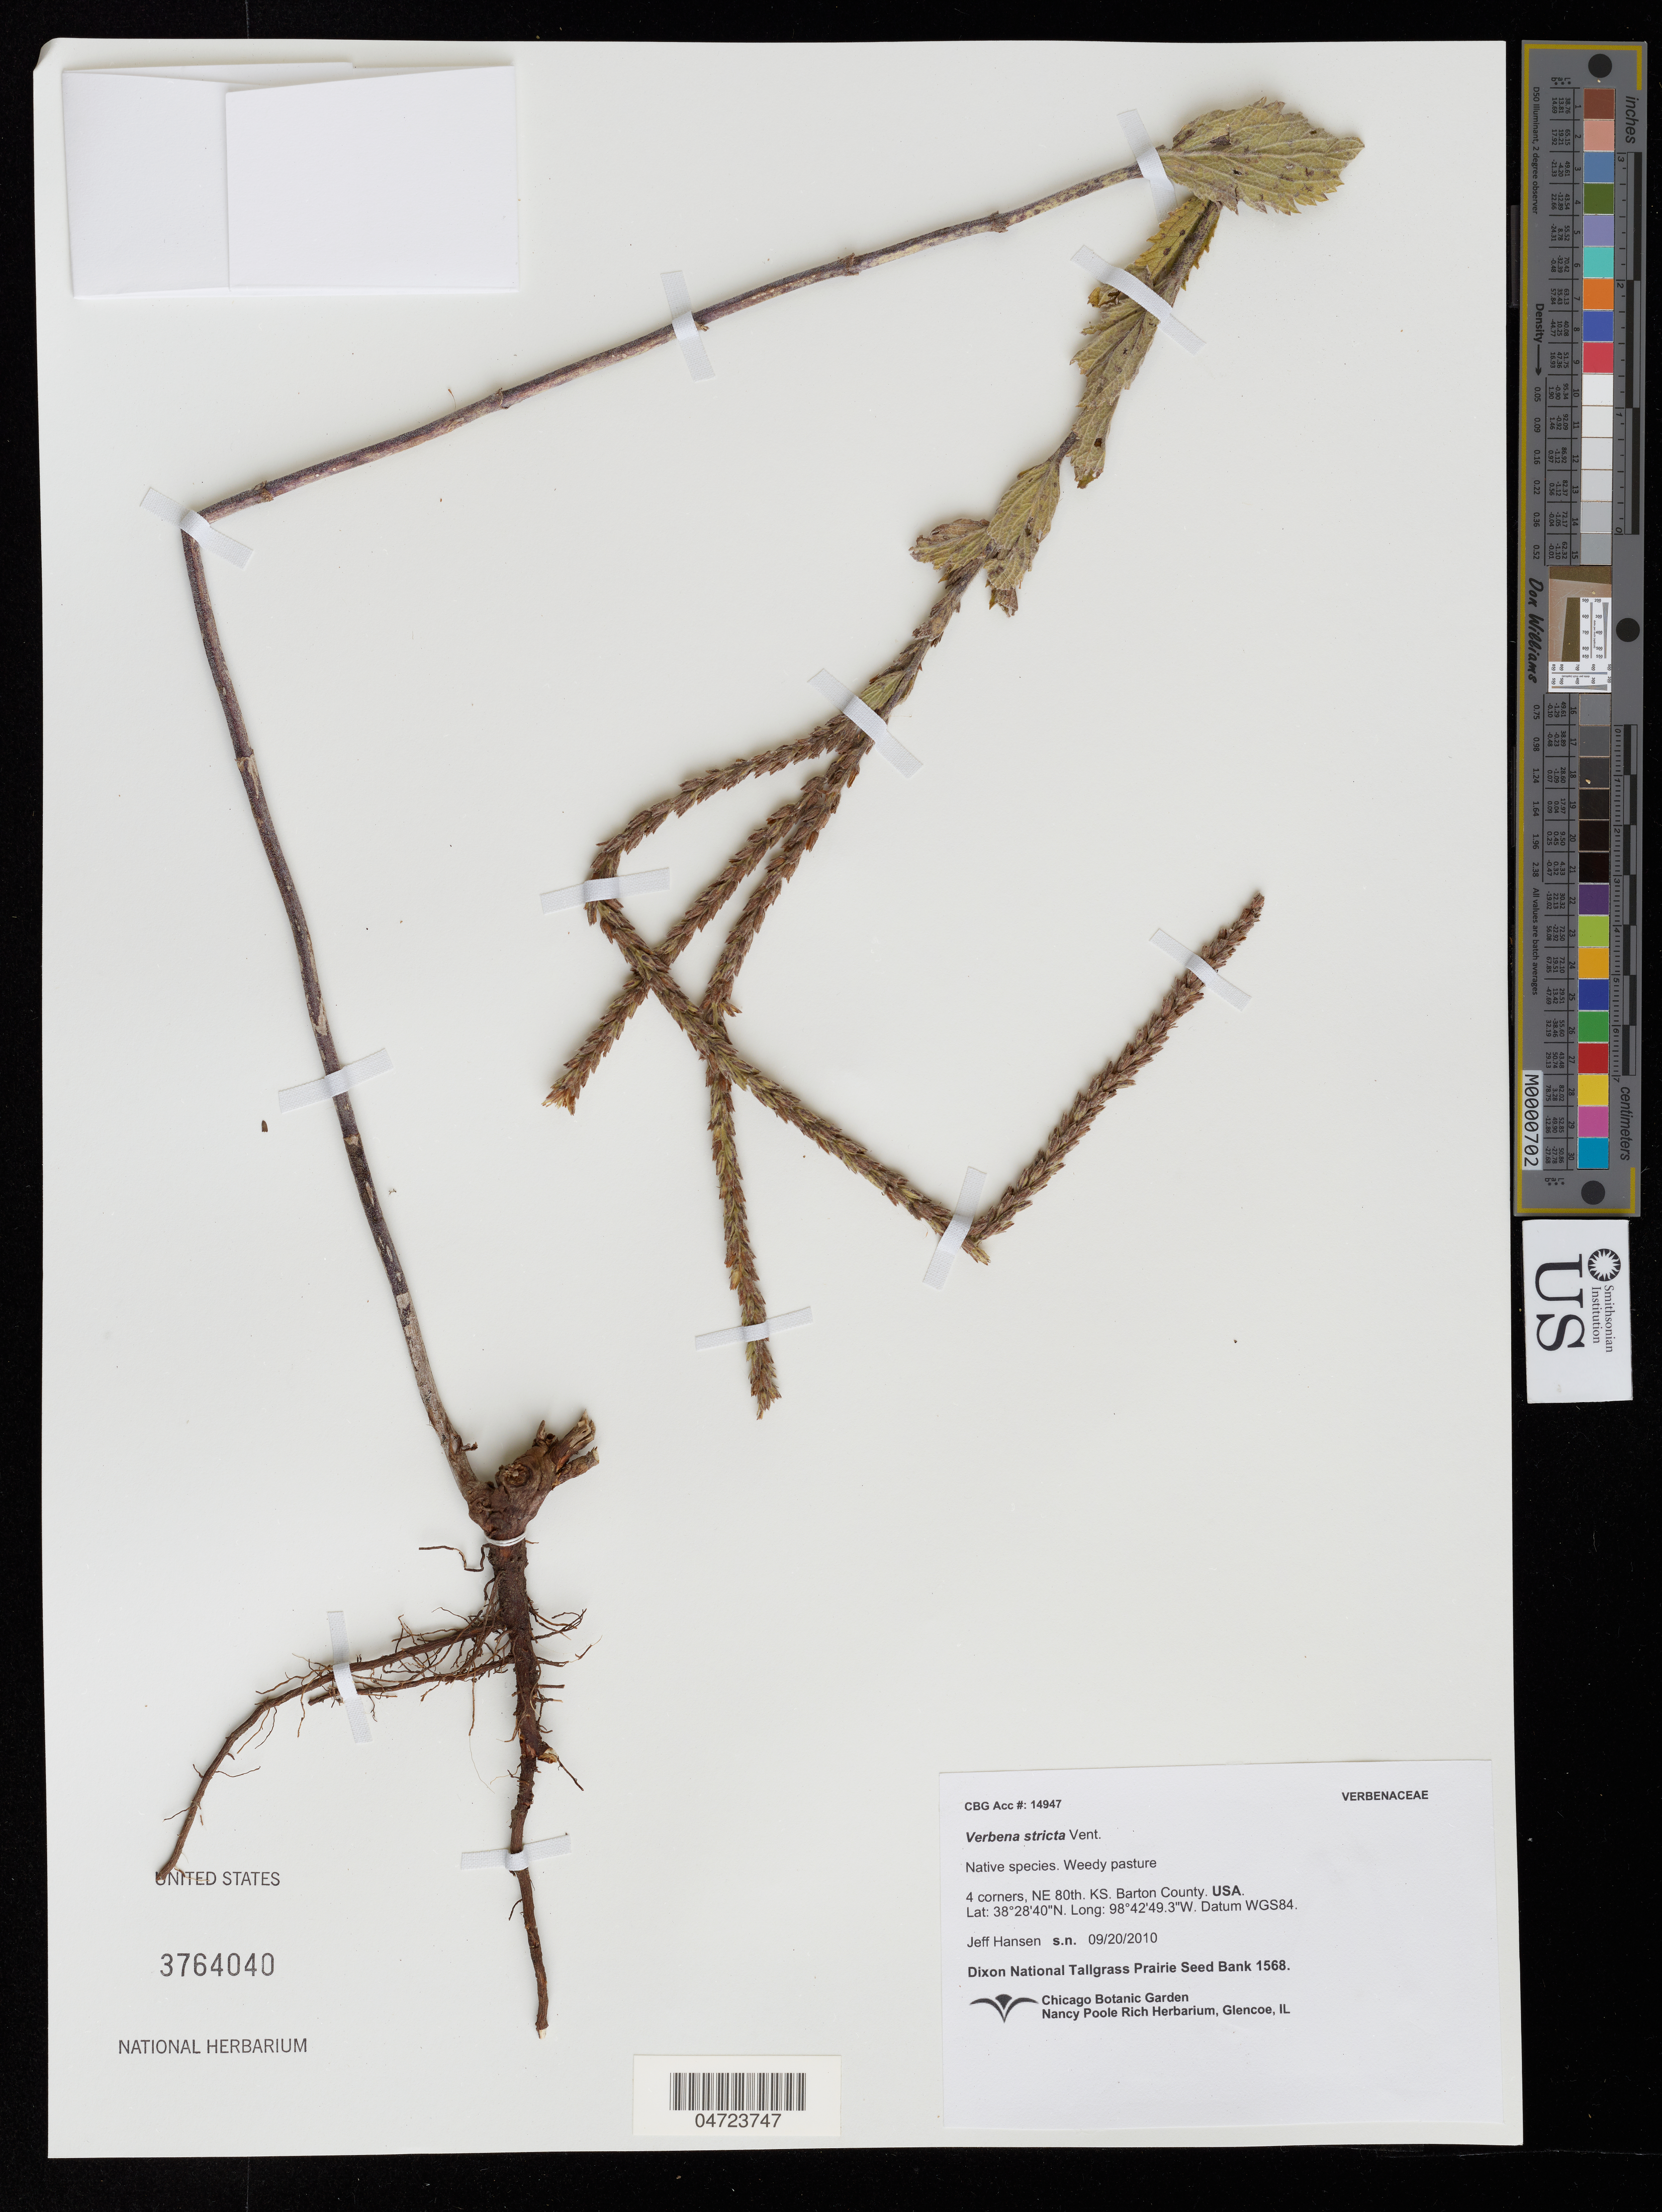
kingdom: Plantae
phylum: Tracheophyta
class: Magnoliopsida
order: Lamiales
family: Verbenaceae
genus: Verbena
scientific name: Verbena stricta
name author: Vent.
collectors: J. Hansen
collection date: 2010-09-20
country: United States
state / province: Kansas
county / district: Barton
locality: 4 corners. NE 80th. Barton County.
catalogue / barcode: US 3764040